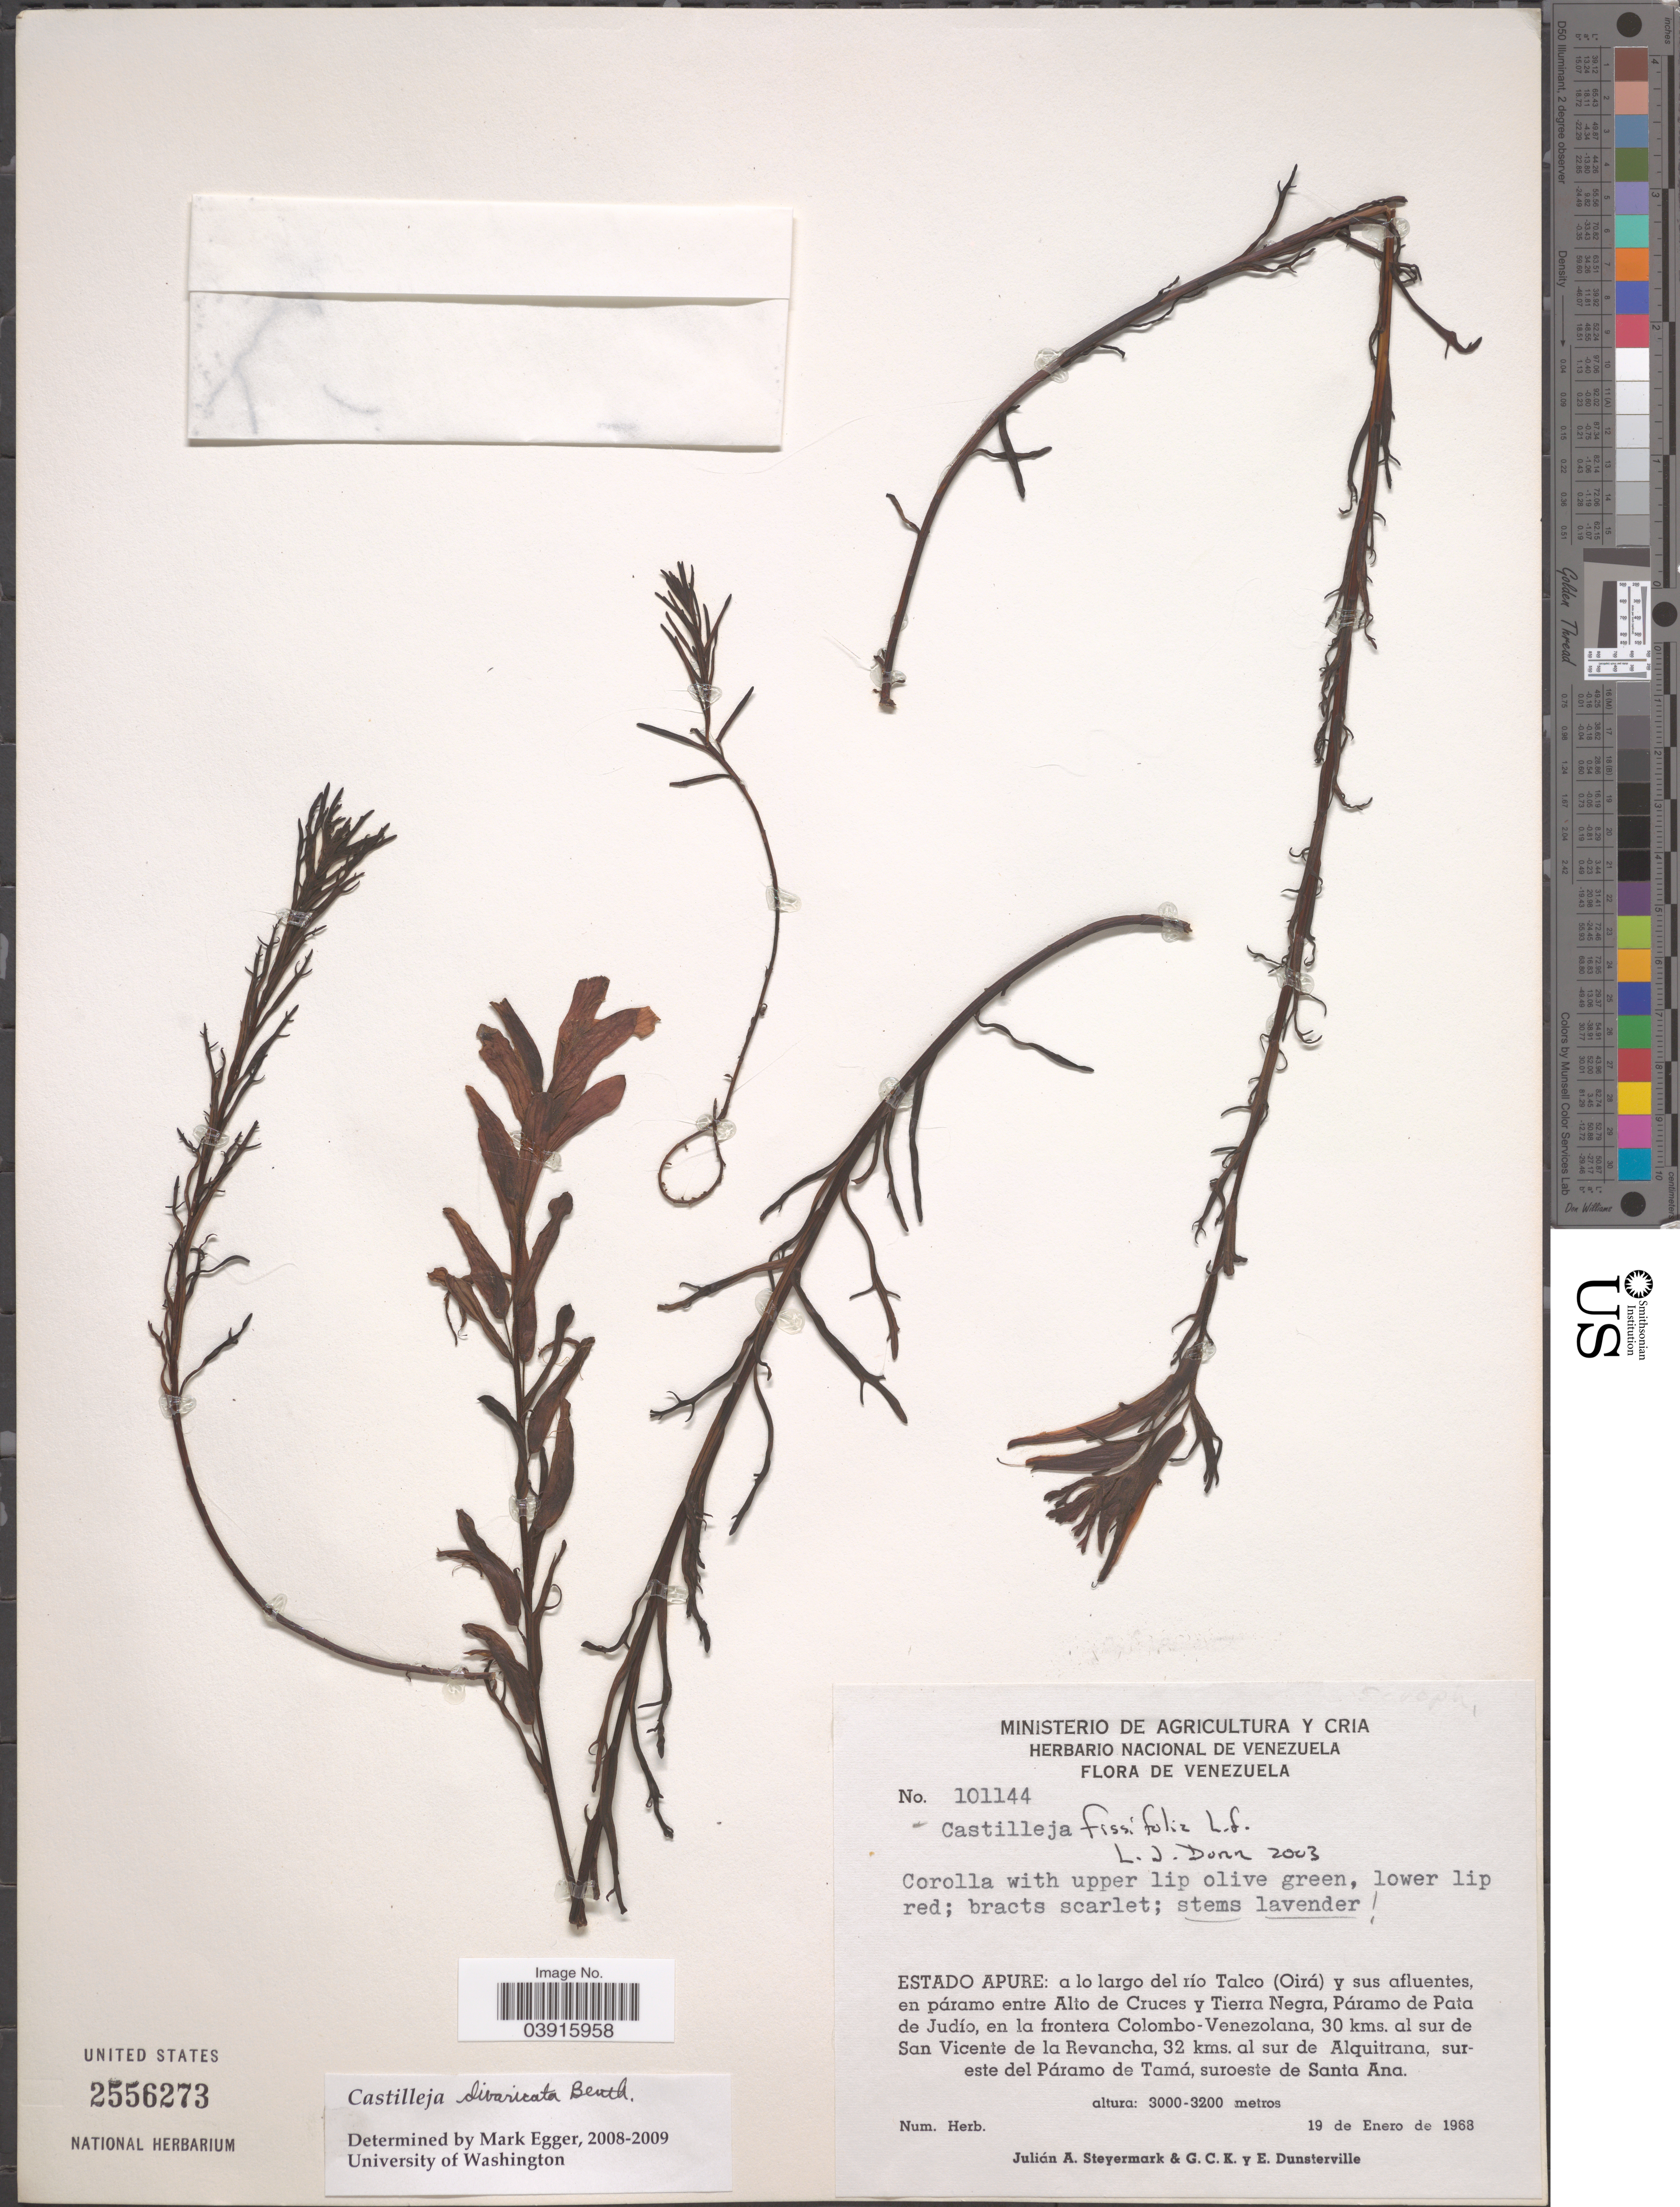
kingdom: Plantae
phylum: Tracheophyta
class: Magnoliopsida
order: Lamiales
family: Orobanchaceae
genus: Castilleja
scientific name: Castilleja divaricata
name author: Benth.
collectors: J. Steyermark, G. C. K. Dunsterville & E. Dunsterville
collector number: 101144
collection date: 1968-01-19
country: Venezuela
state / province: Apure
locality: A lo largo del río Talco (Oirá) y sus afluentes, en páramo entre Alto de Cruces y Tierra Negra, Páramo de Pata de Judío, en la frontera Colombo-Venezolano, 30 kms. al sur de San Vicente de la Revancha, 32 kms. al sur de Alquitrana, sureste del Páramo de Tamá, suroeste de Santa Ana.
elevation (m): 3000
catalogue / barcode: US 2556273